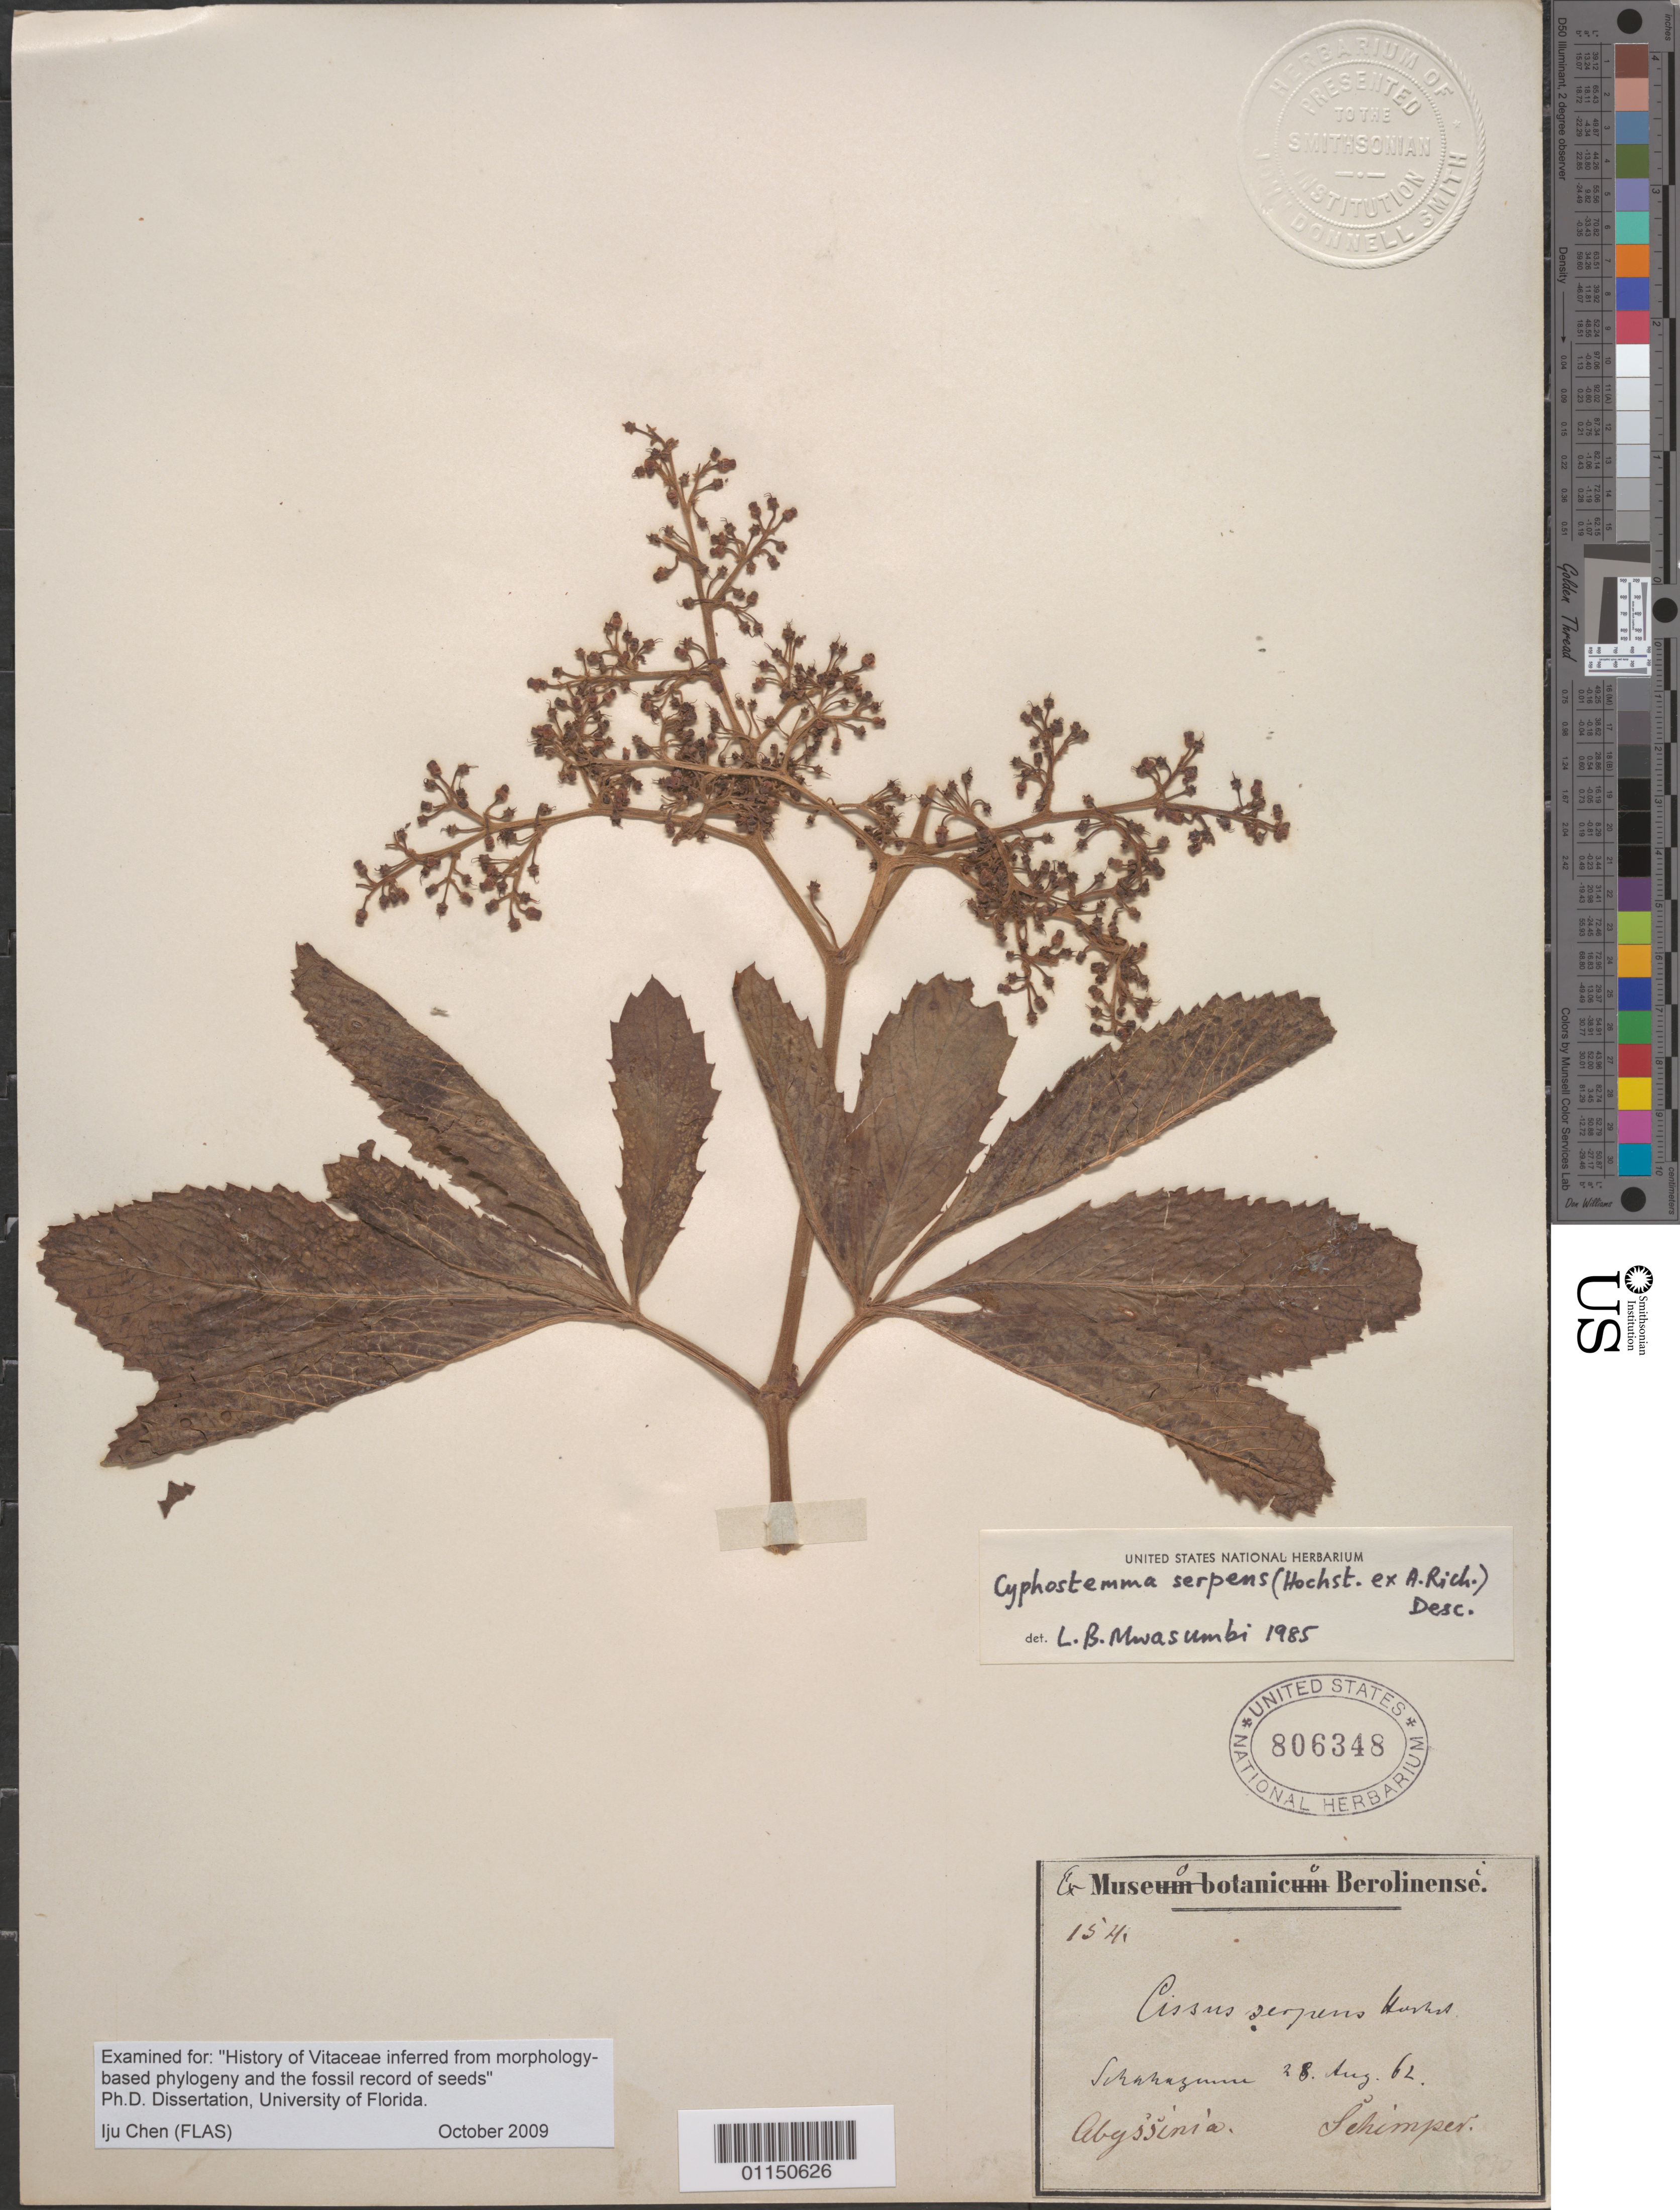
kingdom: Plantae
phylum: Tracheophyta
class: Magnoliopsida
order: Vitales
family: Vitaceae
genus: Cyphostemma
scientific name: Cyphostemma serpens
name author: (A. Rich.) Desc.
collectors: -. Schimper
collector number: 154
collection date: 1862-08-28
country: Ethiopia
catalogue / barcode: US 806348